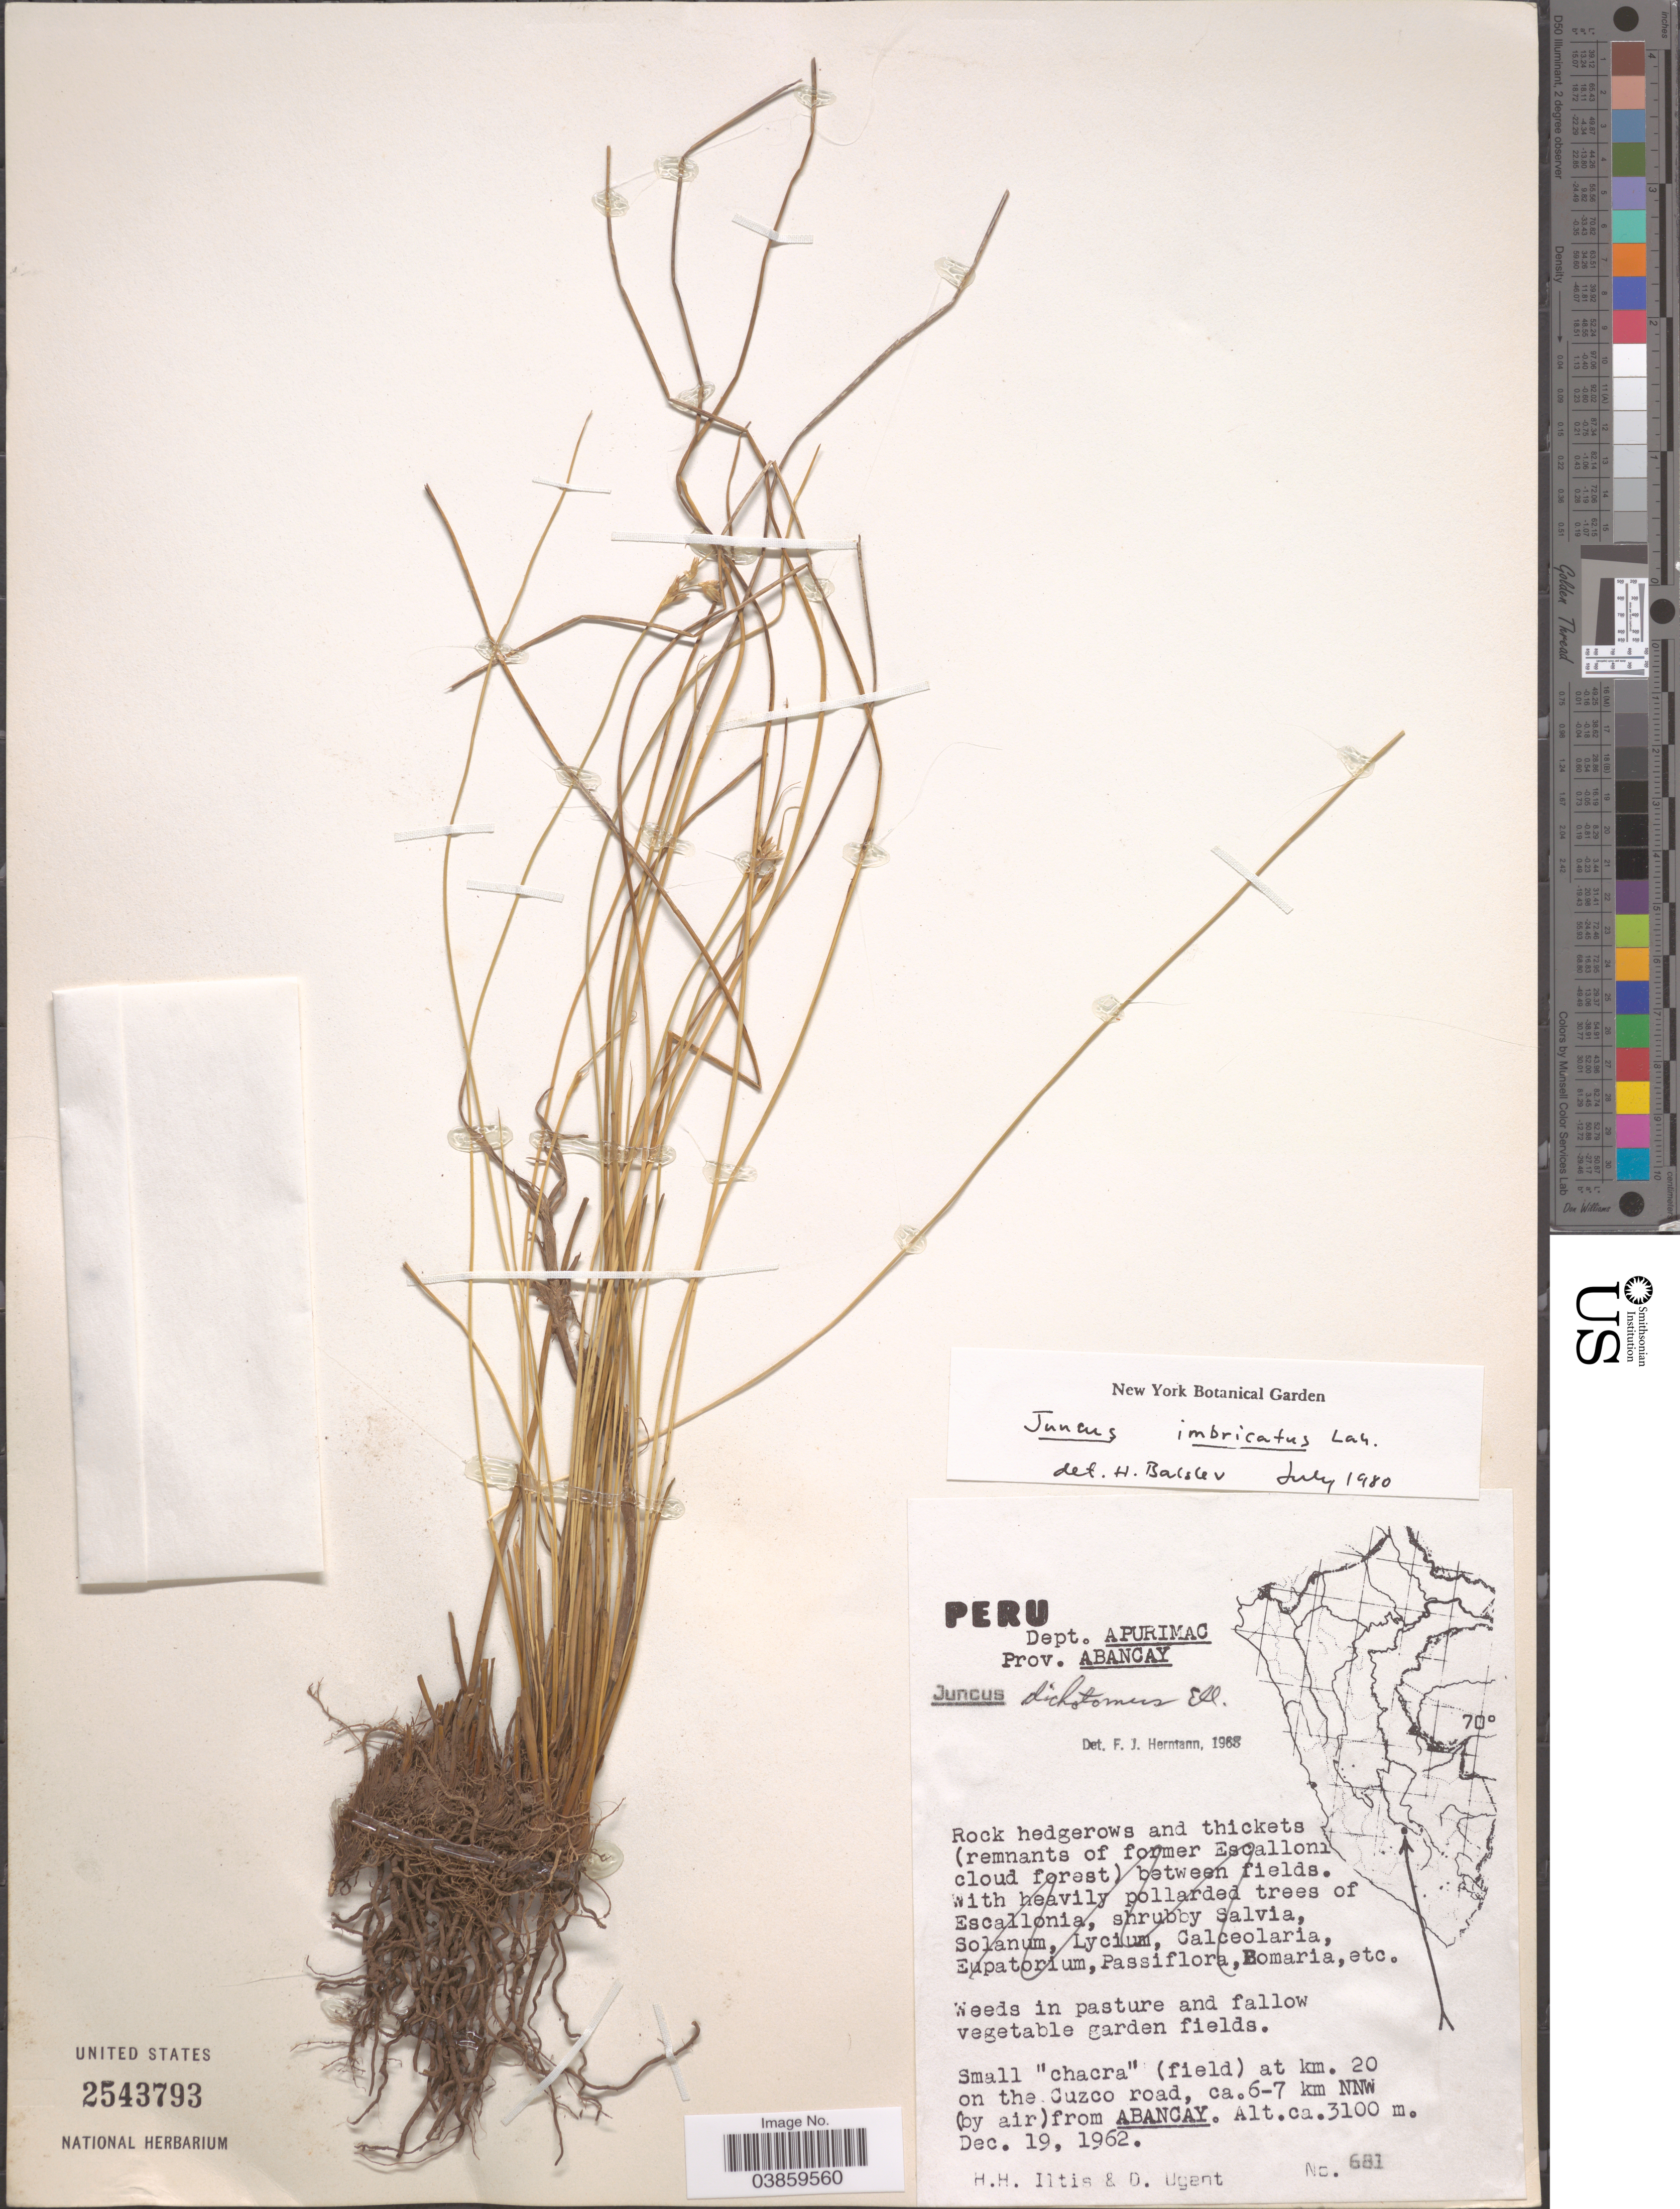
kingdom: Plantae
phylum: Tracheophyta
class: Liliopsida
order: Poales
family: Juncaceae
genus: Juncus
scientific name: Juncus imbricatus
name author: Laharpe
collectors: H. H. Iltis & D. Ugent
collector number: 681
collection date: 1962-12-19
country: Peru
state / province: Apurímac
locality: Dept. Apurimac, Prov. Abancay. Small "chacra" (field) at km. 20 on the Cuzco road, ca. 6-7 km NNW (by air) from Abancay.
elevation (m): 3100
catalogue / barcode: US 2543793